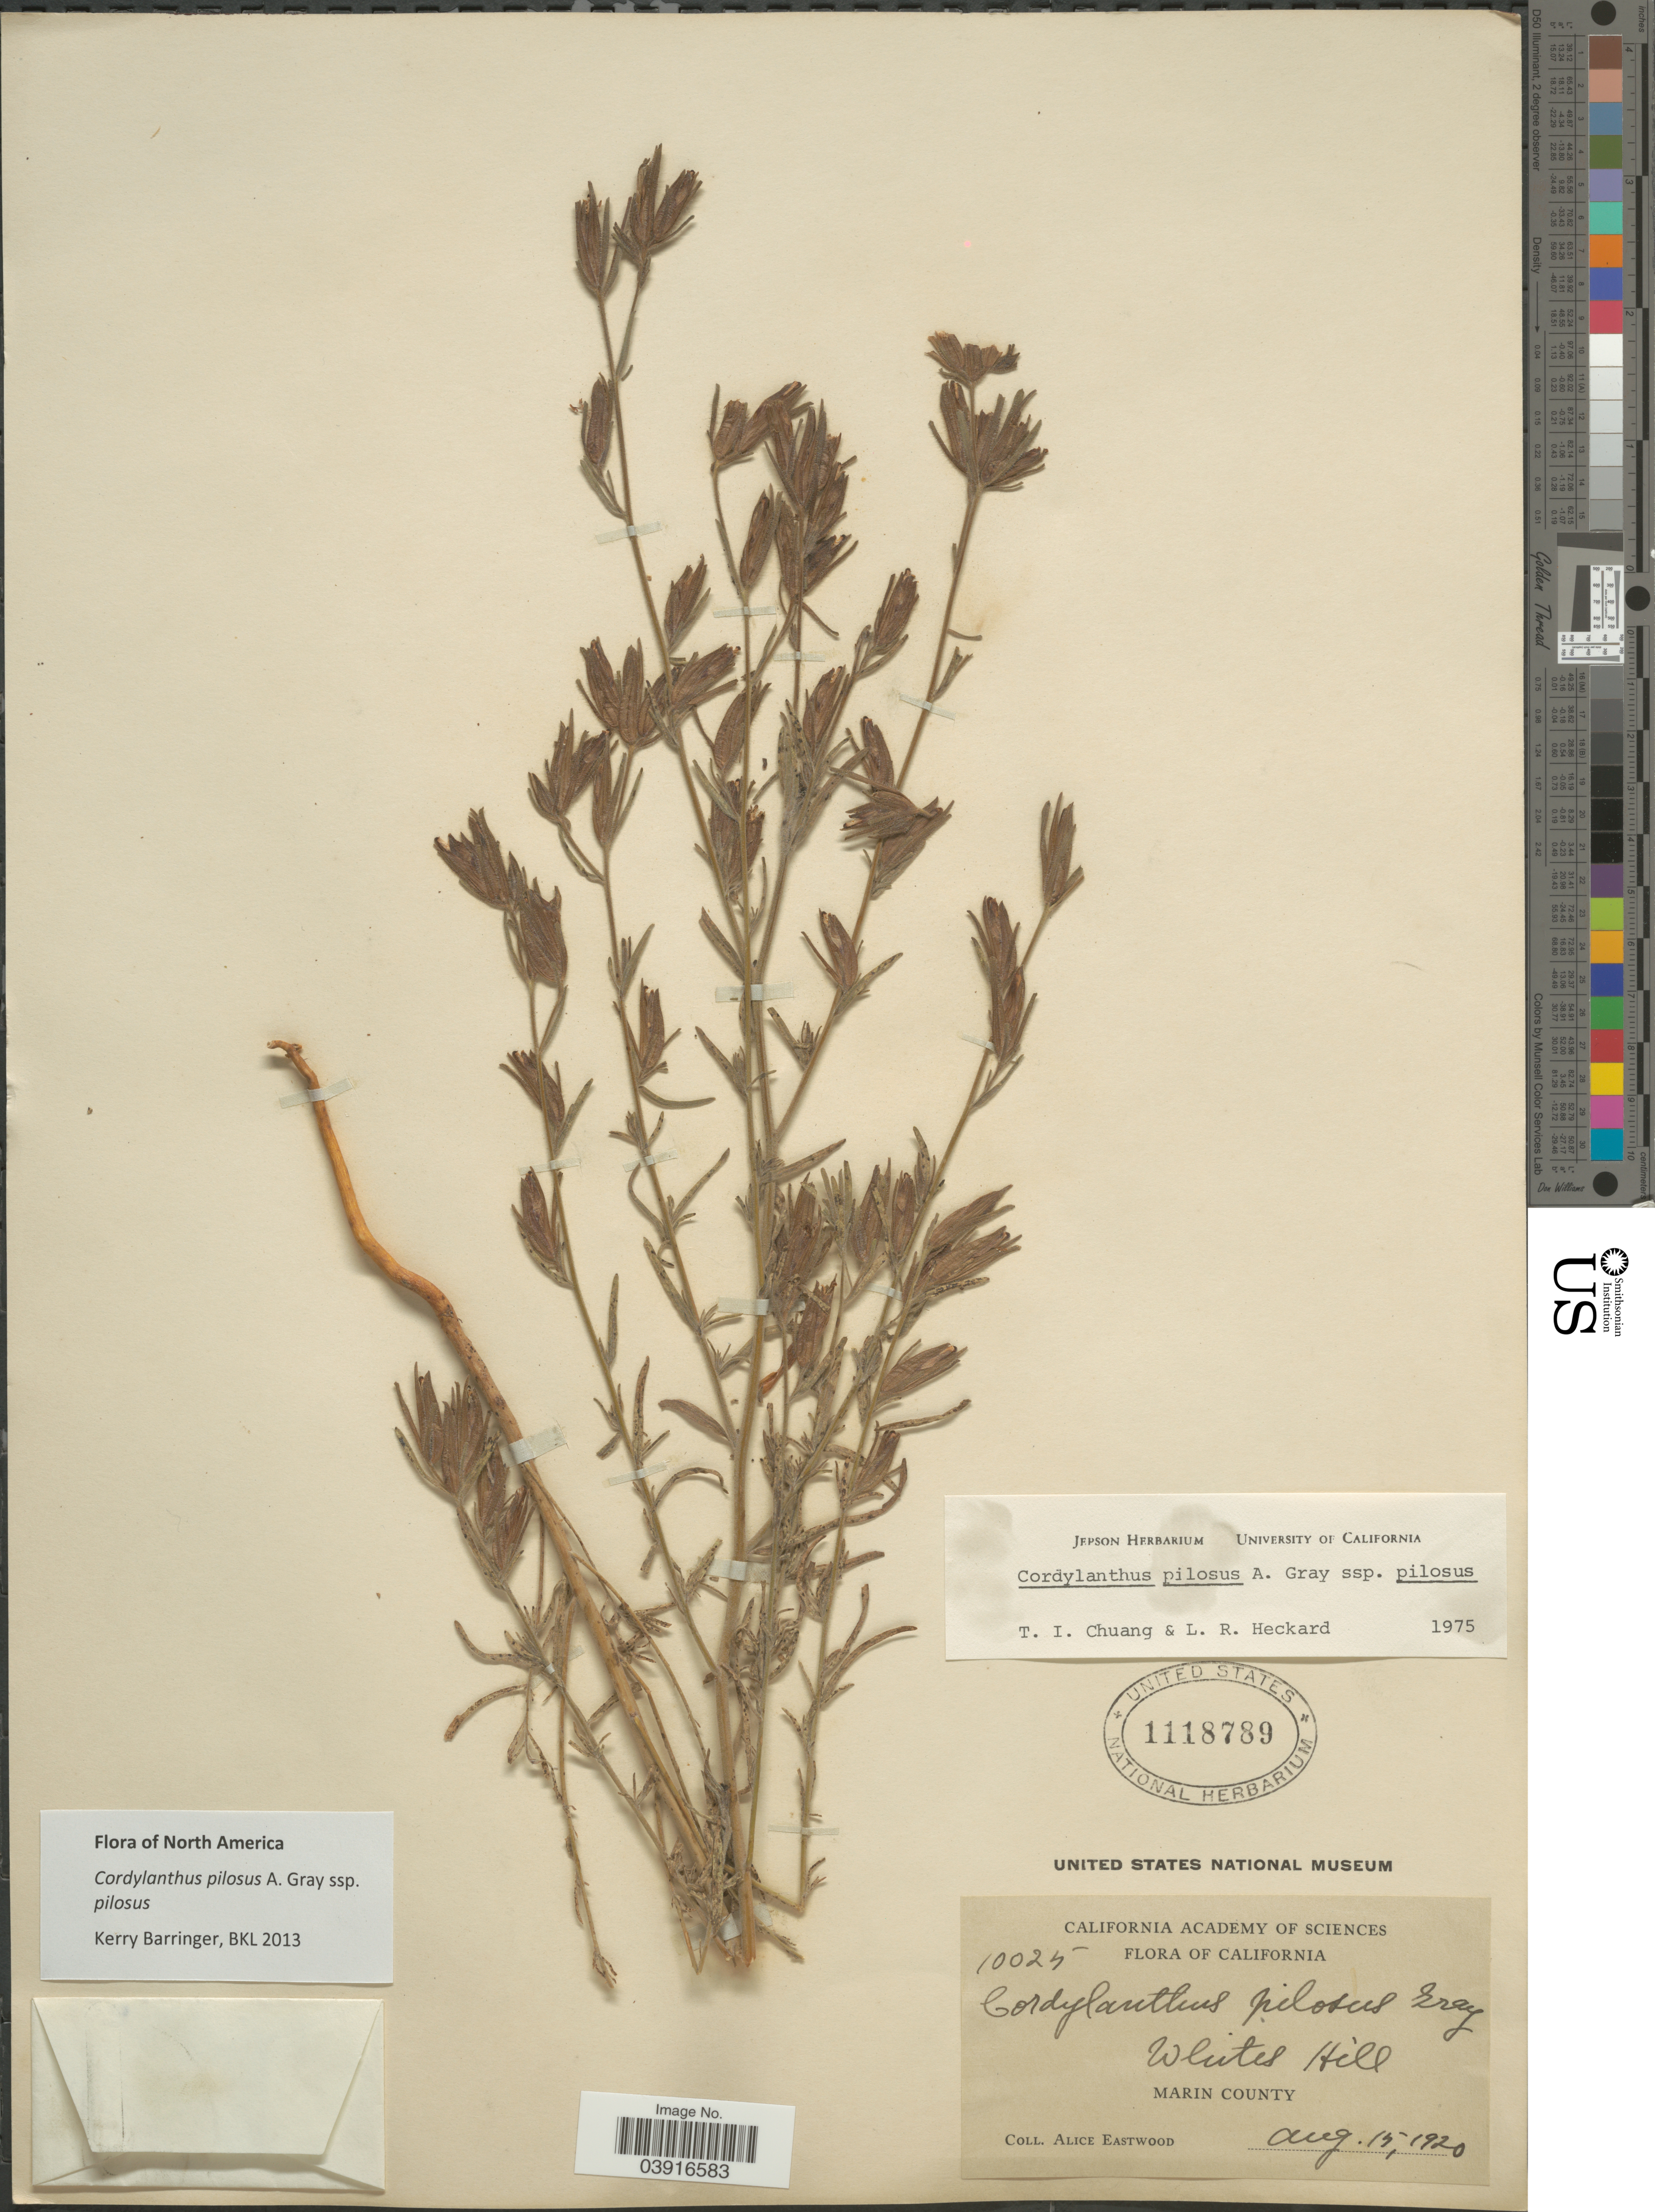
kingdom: Plantae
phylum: Tracheophyta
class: Magnoliopsida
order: Lamiales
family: Orobanchaceae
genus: Cordylanthus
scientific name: Cordylanthus pilosus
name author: A. Gray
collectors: A. Eastwood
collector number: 10025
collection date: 1920-08-15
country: United States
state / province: California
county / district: Marin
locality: Whited Hill. Marin County.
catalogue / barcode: US 1118789